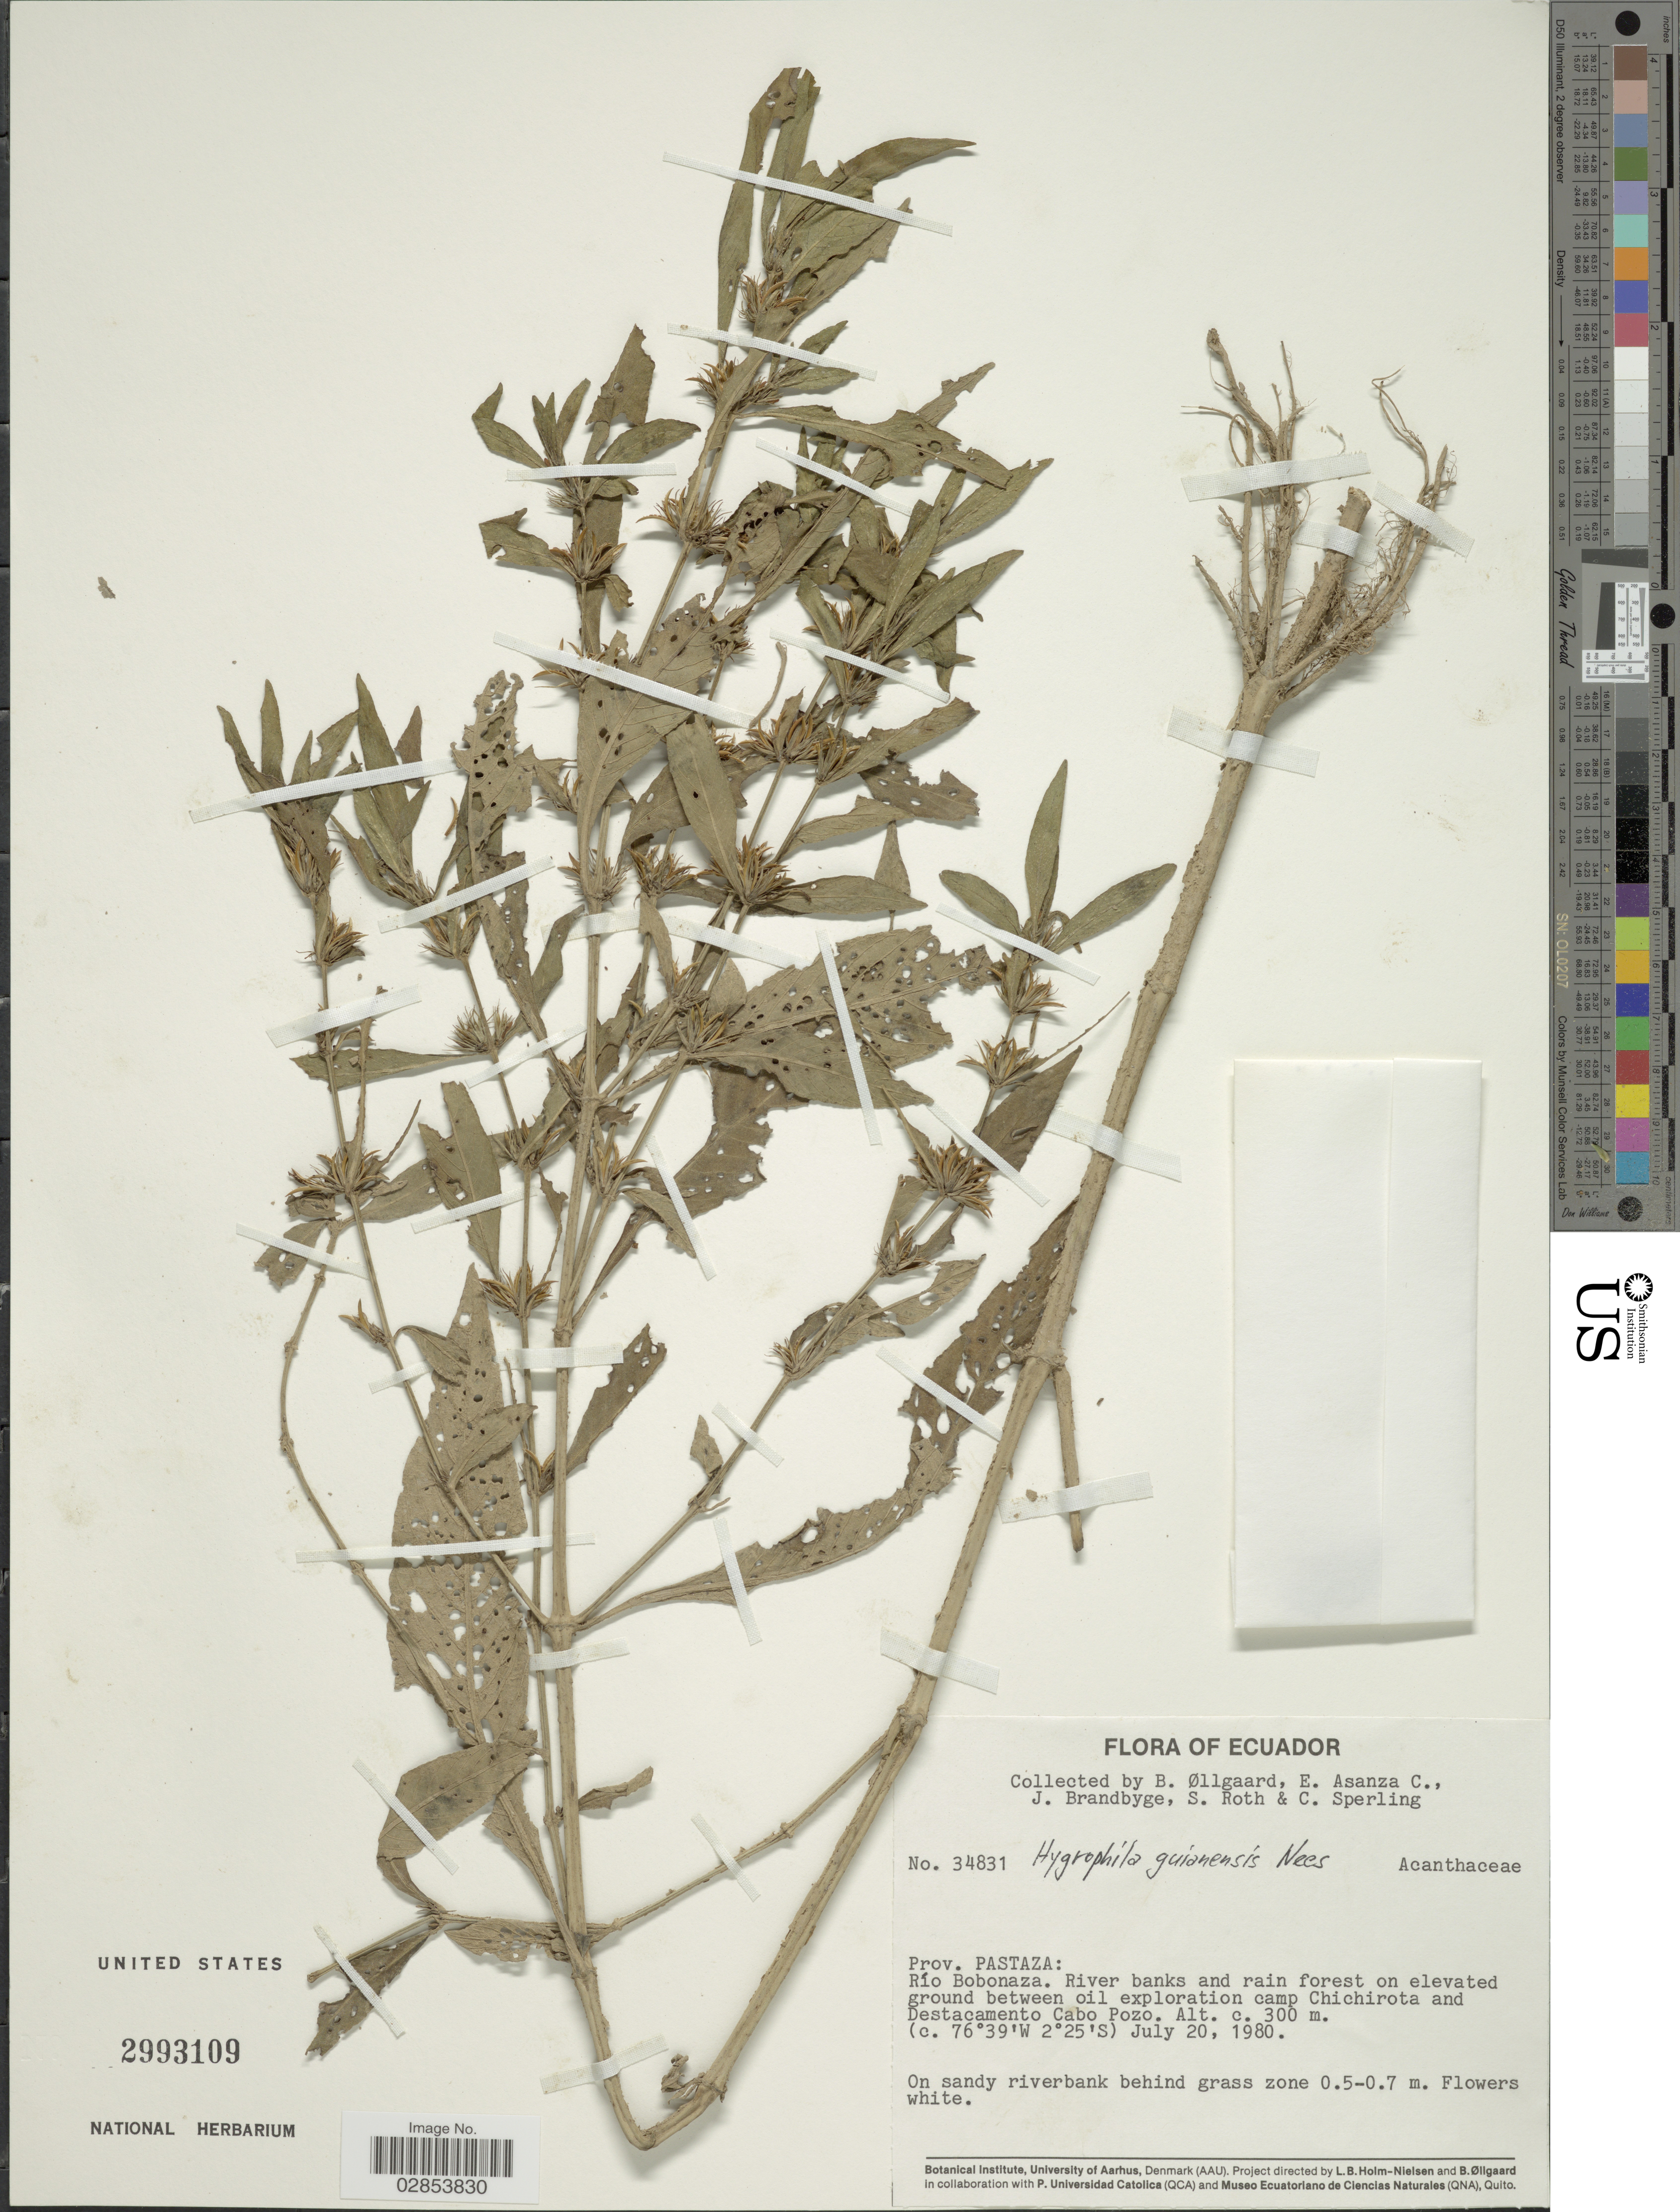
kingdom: Plantae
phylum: Tracheophyta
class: Magnoliopsida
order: Lamiales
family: Acanthaceae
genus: Hygrophila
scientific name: Hygrophila costata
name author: Nees & T. Nees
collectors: B. Øllgaard, E. Asanza C., J. Brandbyge, S. Roth & C. Sperling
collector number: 34831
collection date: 1980-07-20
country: Ecuador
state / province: Pastaza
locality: Río Bobanaza. River banks and rain forest on elevated ground between oil exploration camp Chichirota and Destacamento Cabo Pozo.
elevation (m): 300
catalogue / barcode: US 2993109